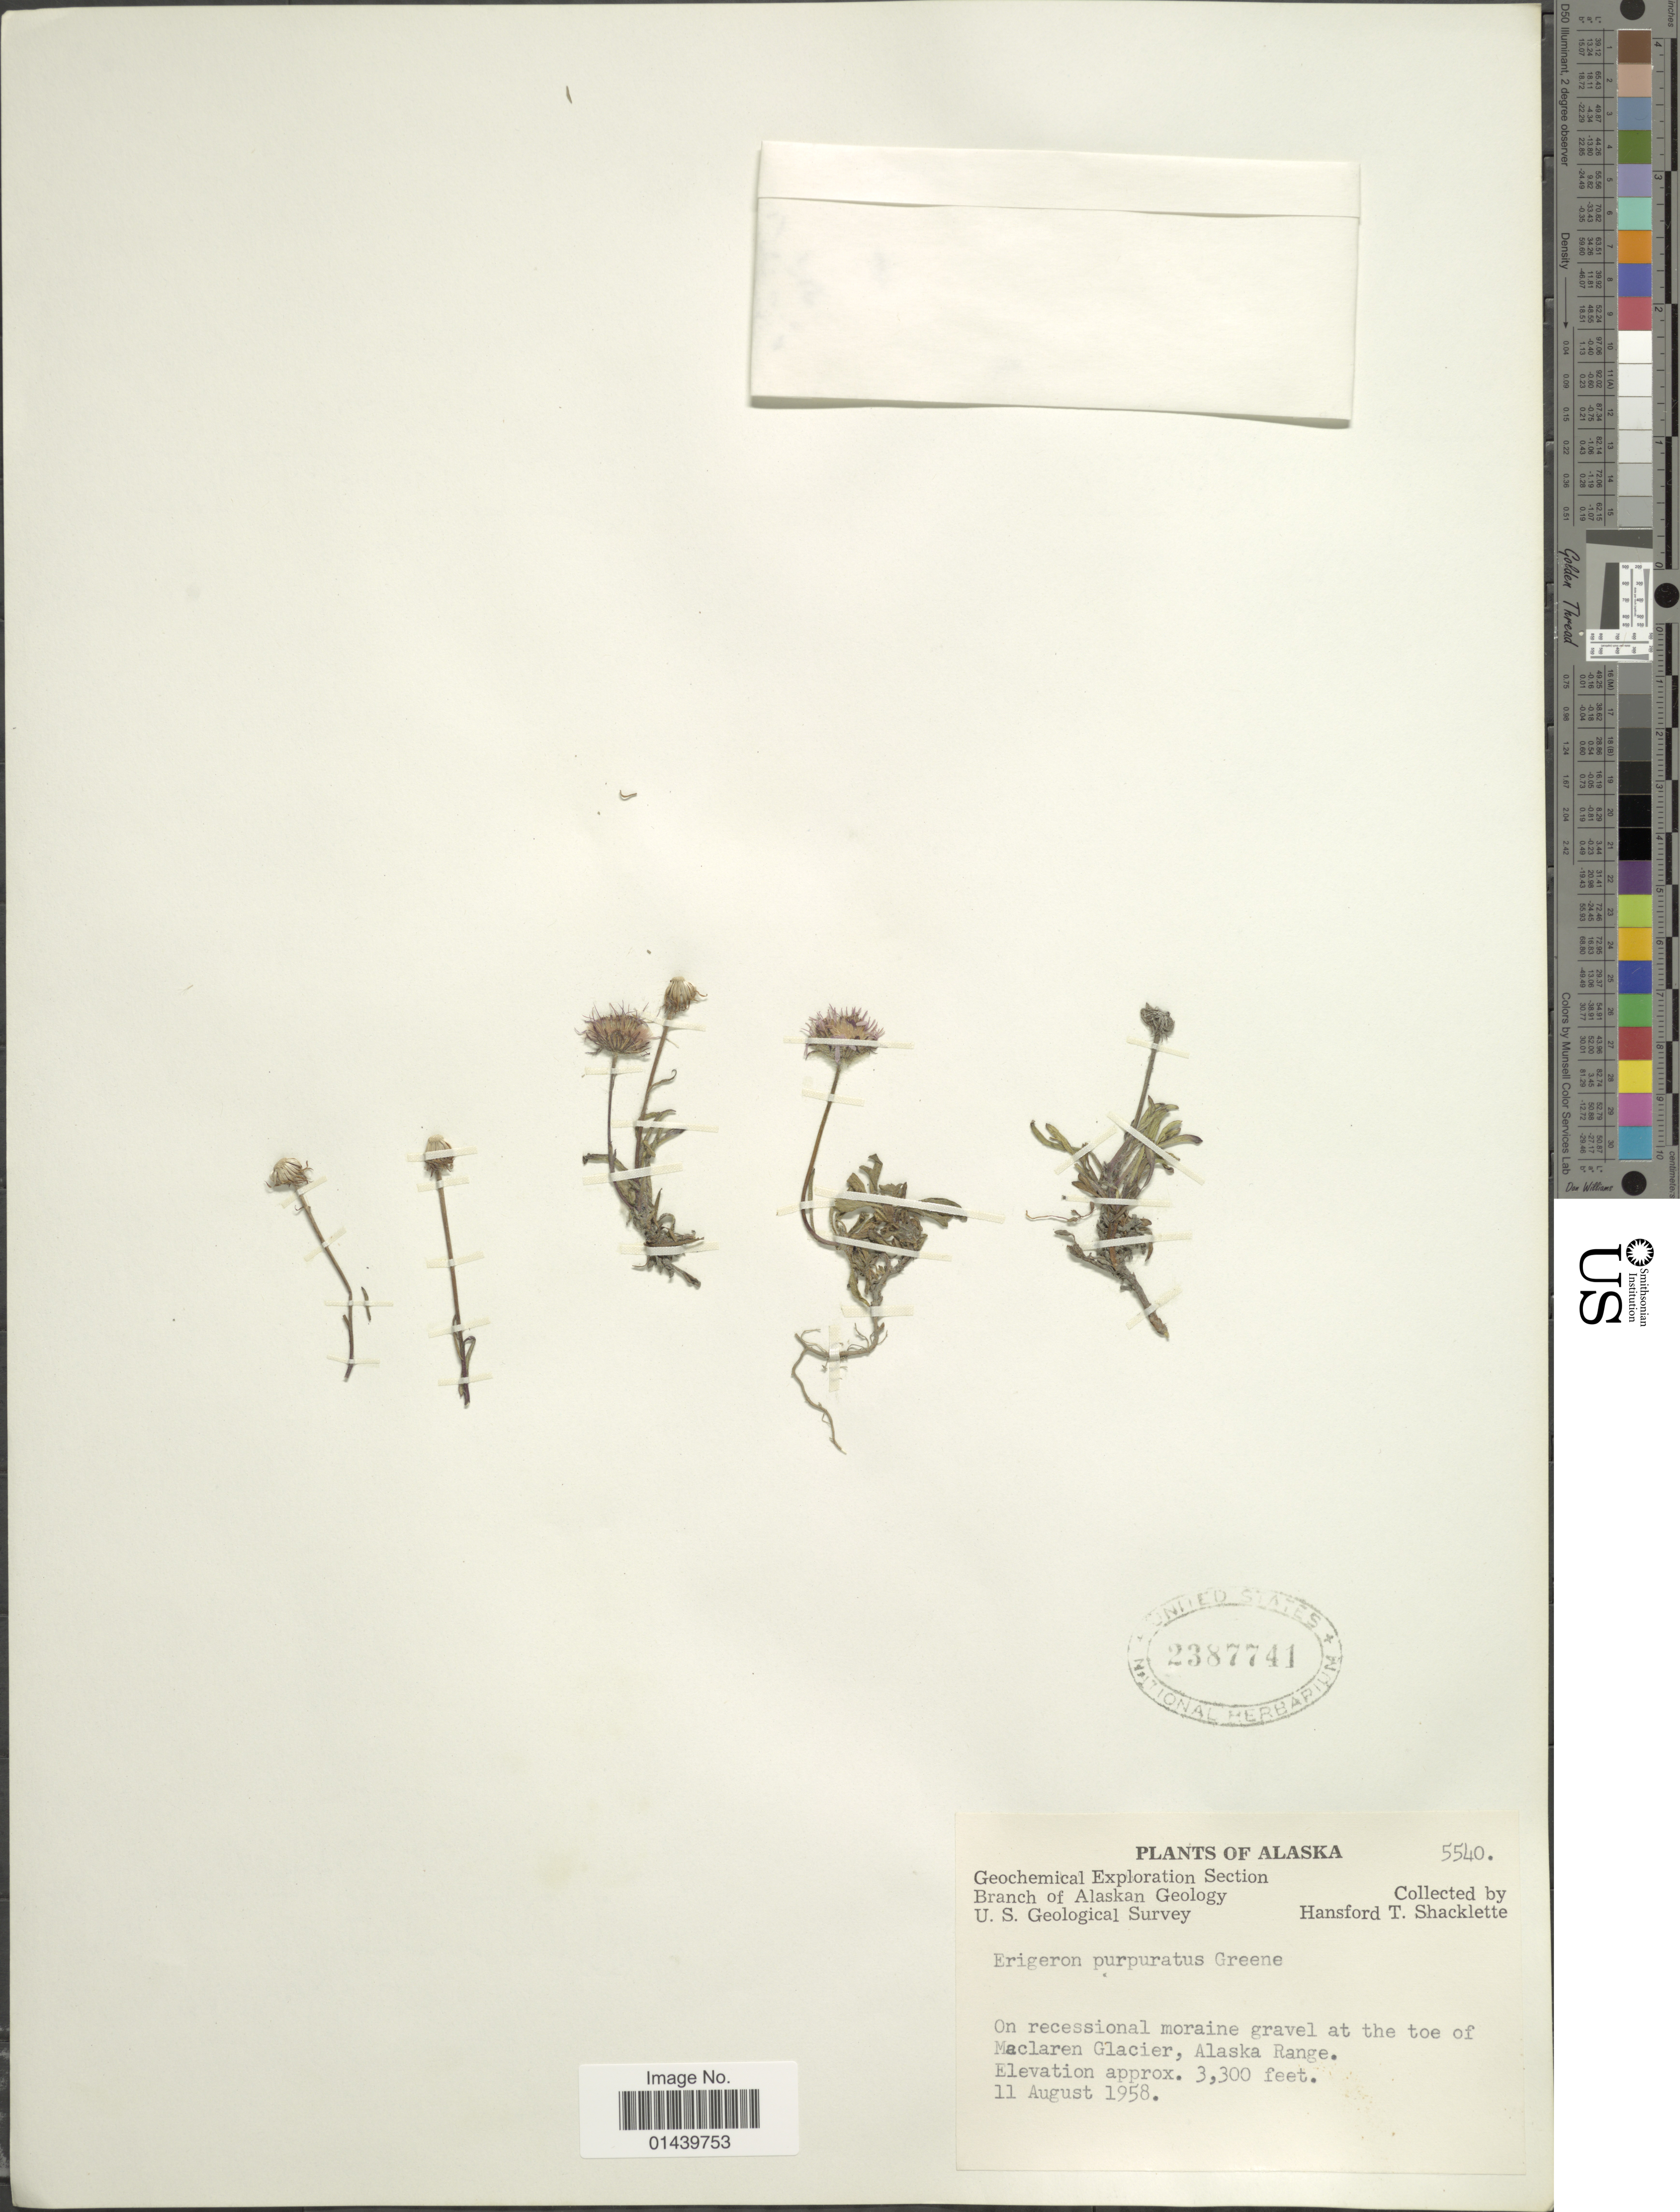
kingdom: Plantae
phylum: Tracheophyta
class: Magnoliopsida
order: Asterales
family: Asteraceae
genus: Erigeron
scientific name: Erigeron purpuratus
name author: Greene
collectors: H. Schacklette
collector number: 5540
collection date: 1958-08-11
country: United States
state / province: Alaska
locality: On recessional moraine gravel at the toe of Maclaren Glacier, Alaska Range.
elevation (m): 1006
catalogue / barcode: US 2387741